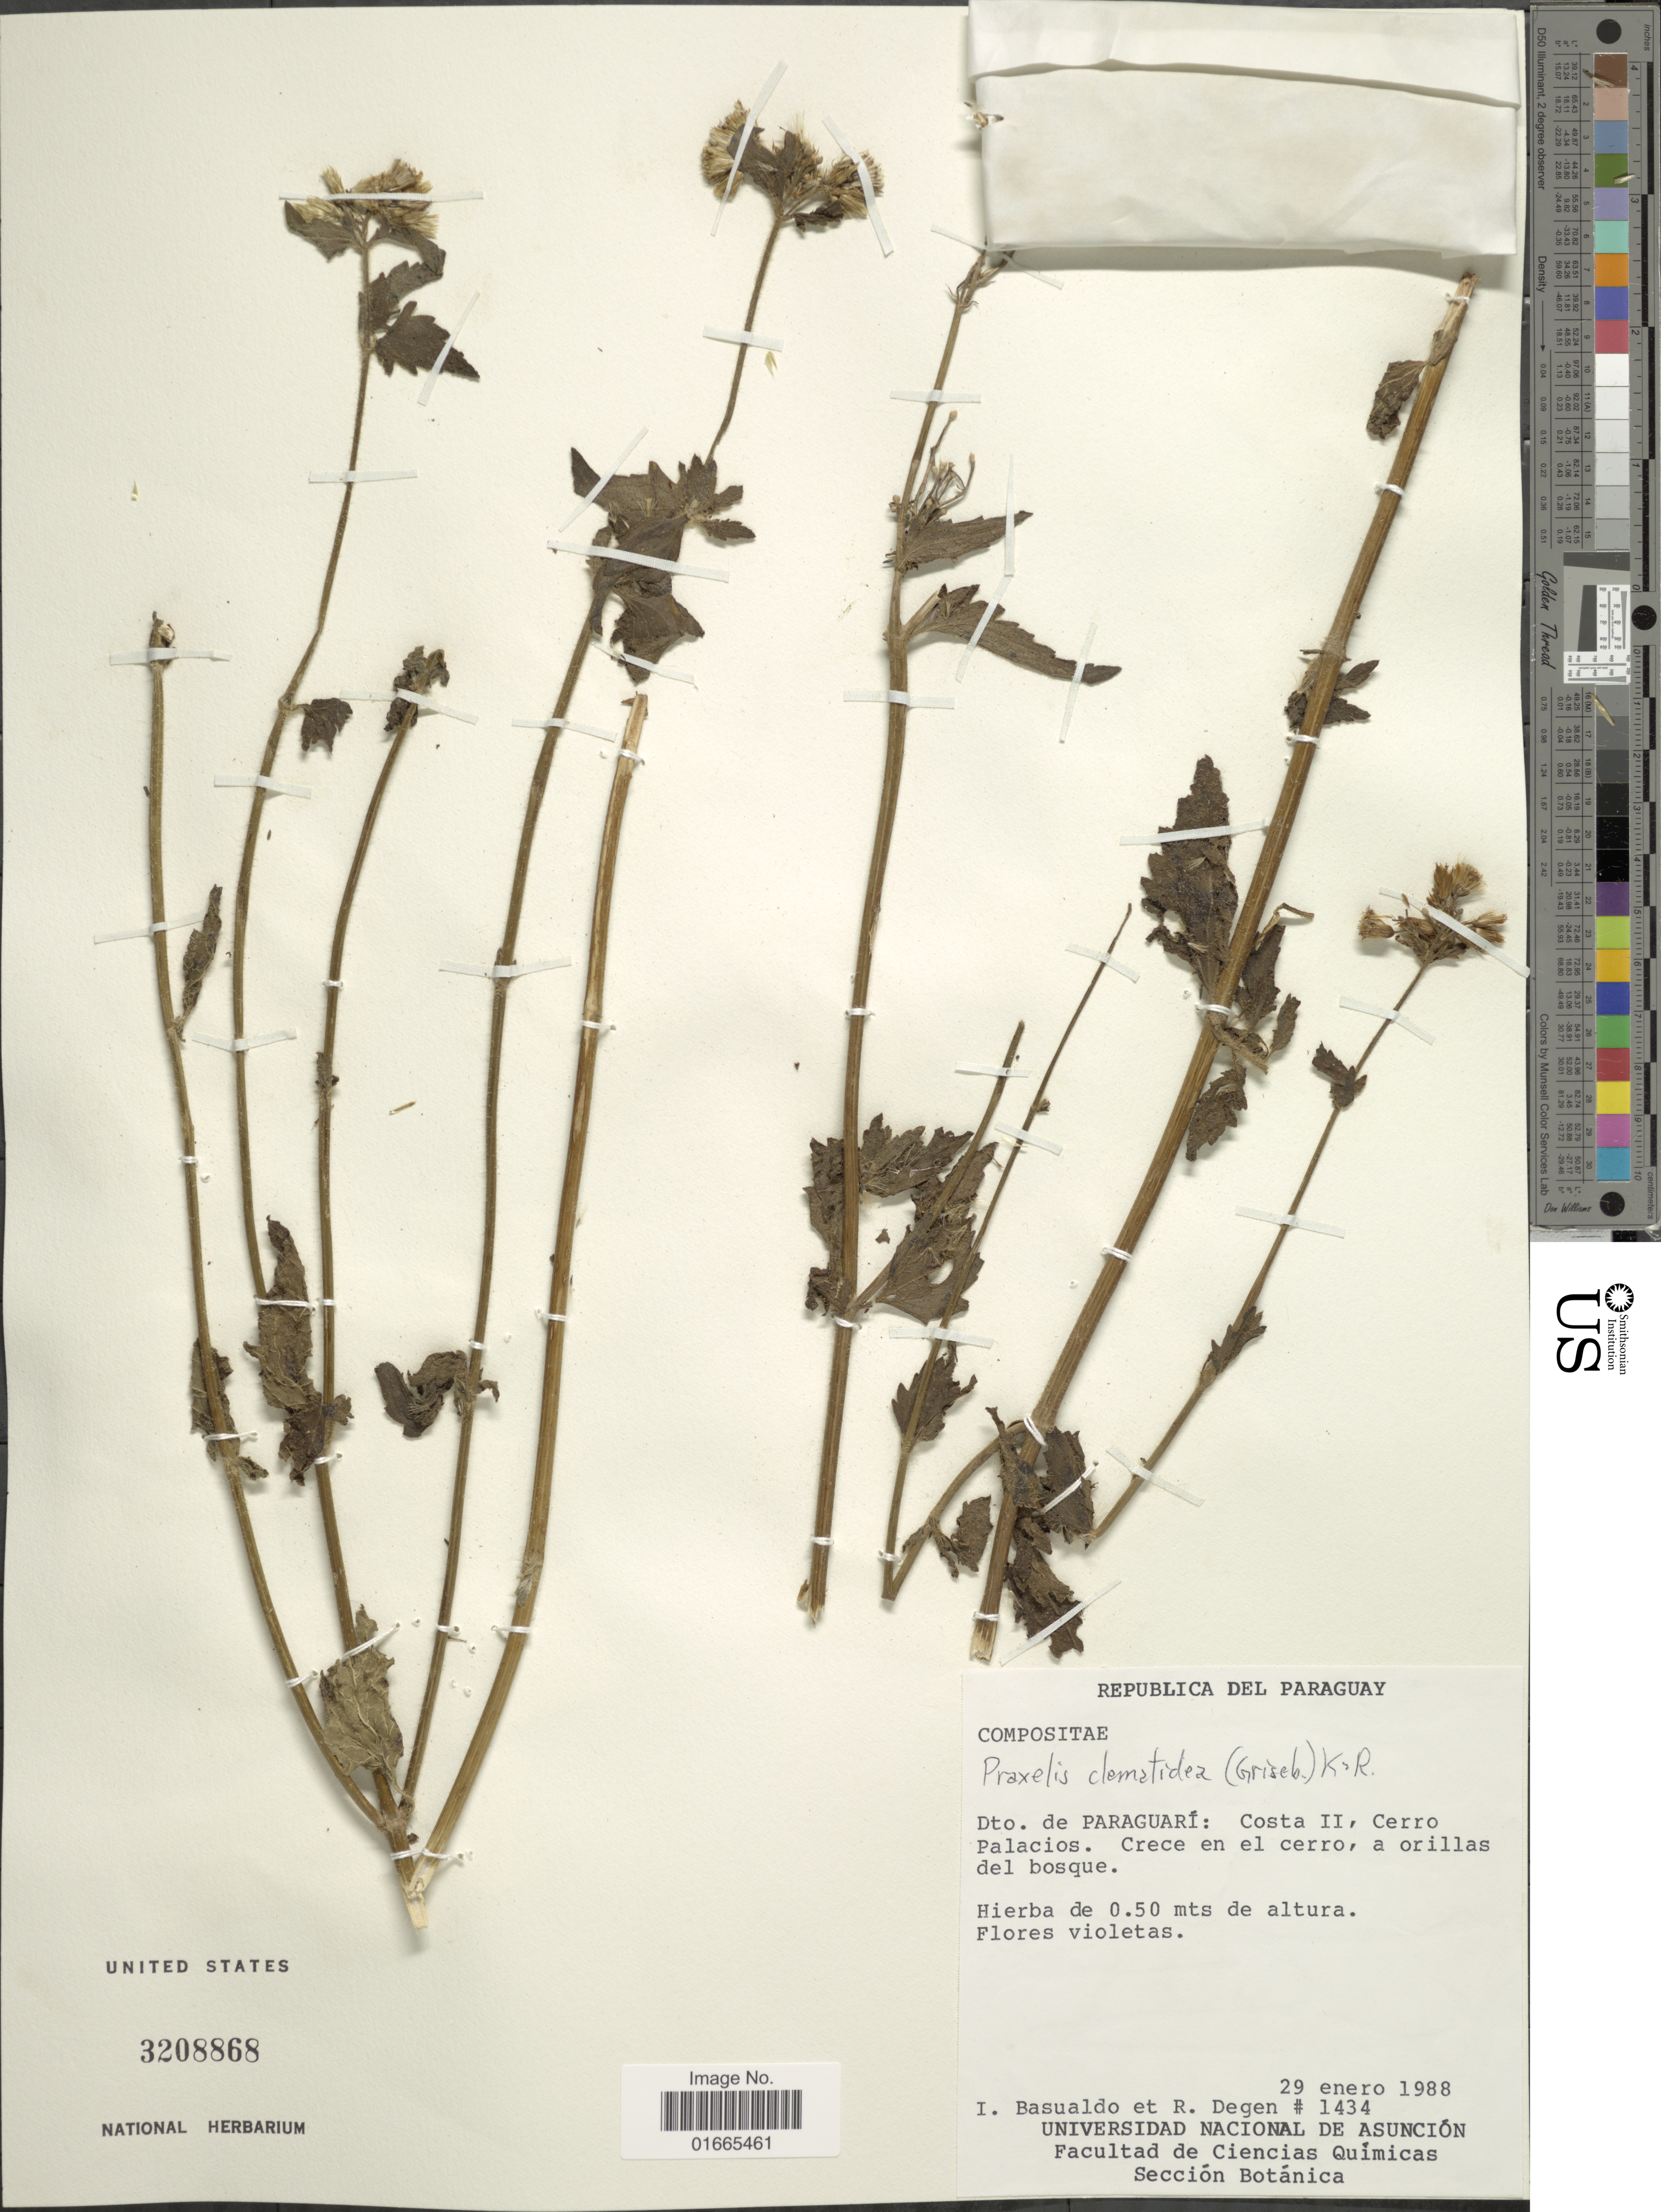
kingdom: Plantae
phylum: Tracheophyta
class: Magnoliopsida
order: Asterales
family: Asteraceae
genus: Praxelis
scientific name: Praxelis clematidea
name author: (Griseb.) R.M. King & H. Rob.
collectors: I. Basualdo & R. Degen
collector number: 1434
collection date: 1988-01-29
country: Paraguay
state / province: Paraguari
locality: Dto. de Paraguarí: Costa II, Cerro Palacios. Crece en el cerro, a orillas del bosque.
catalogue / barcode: US 3208868